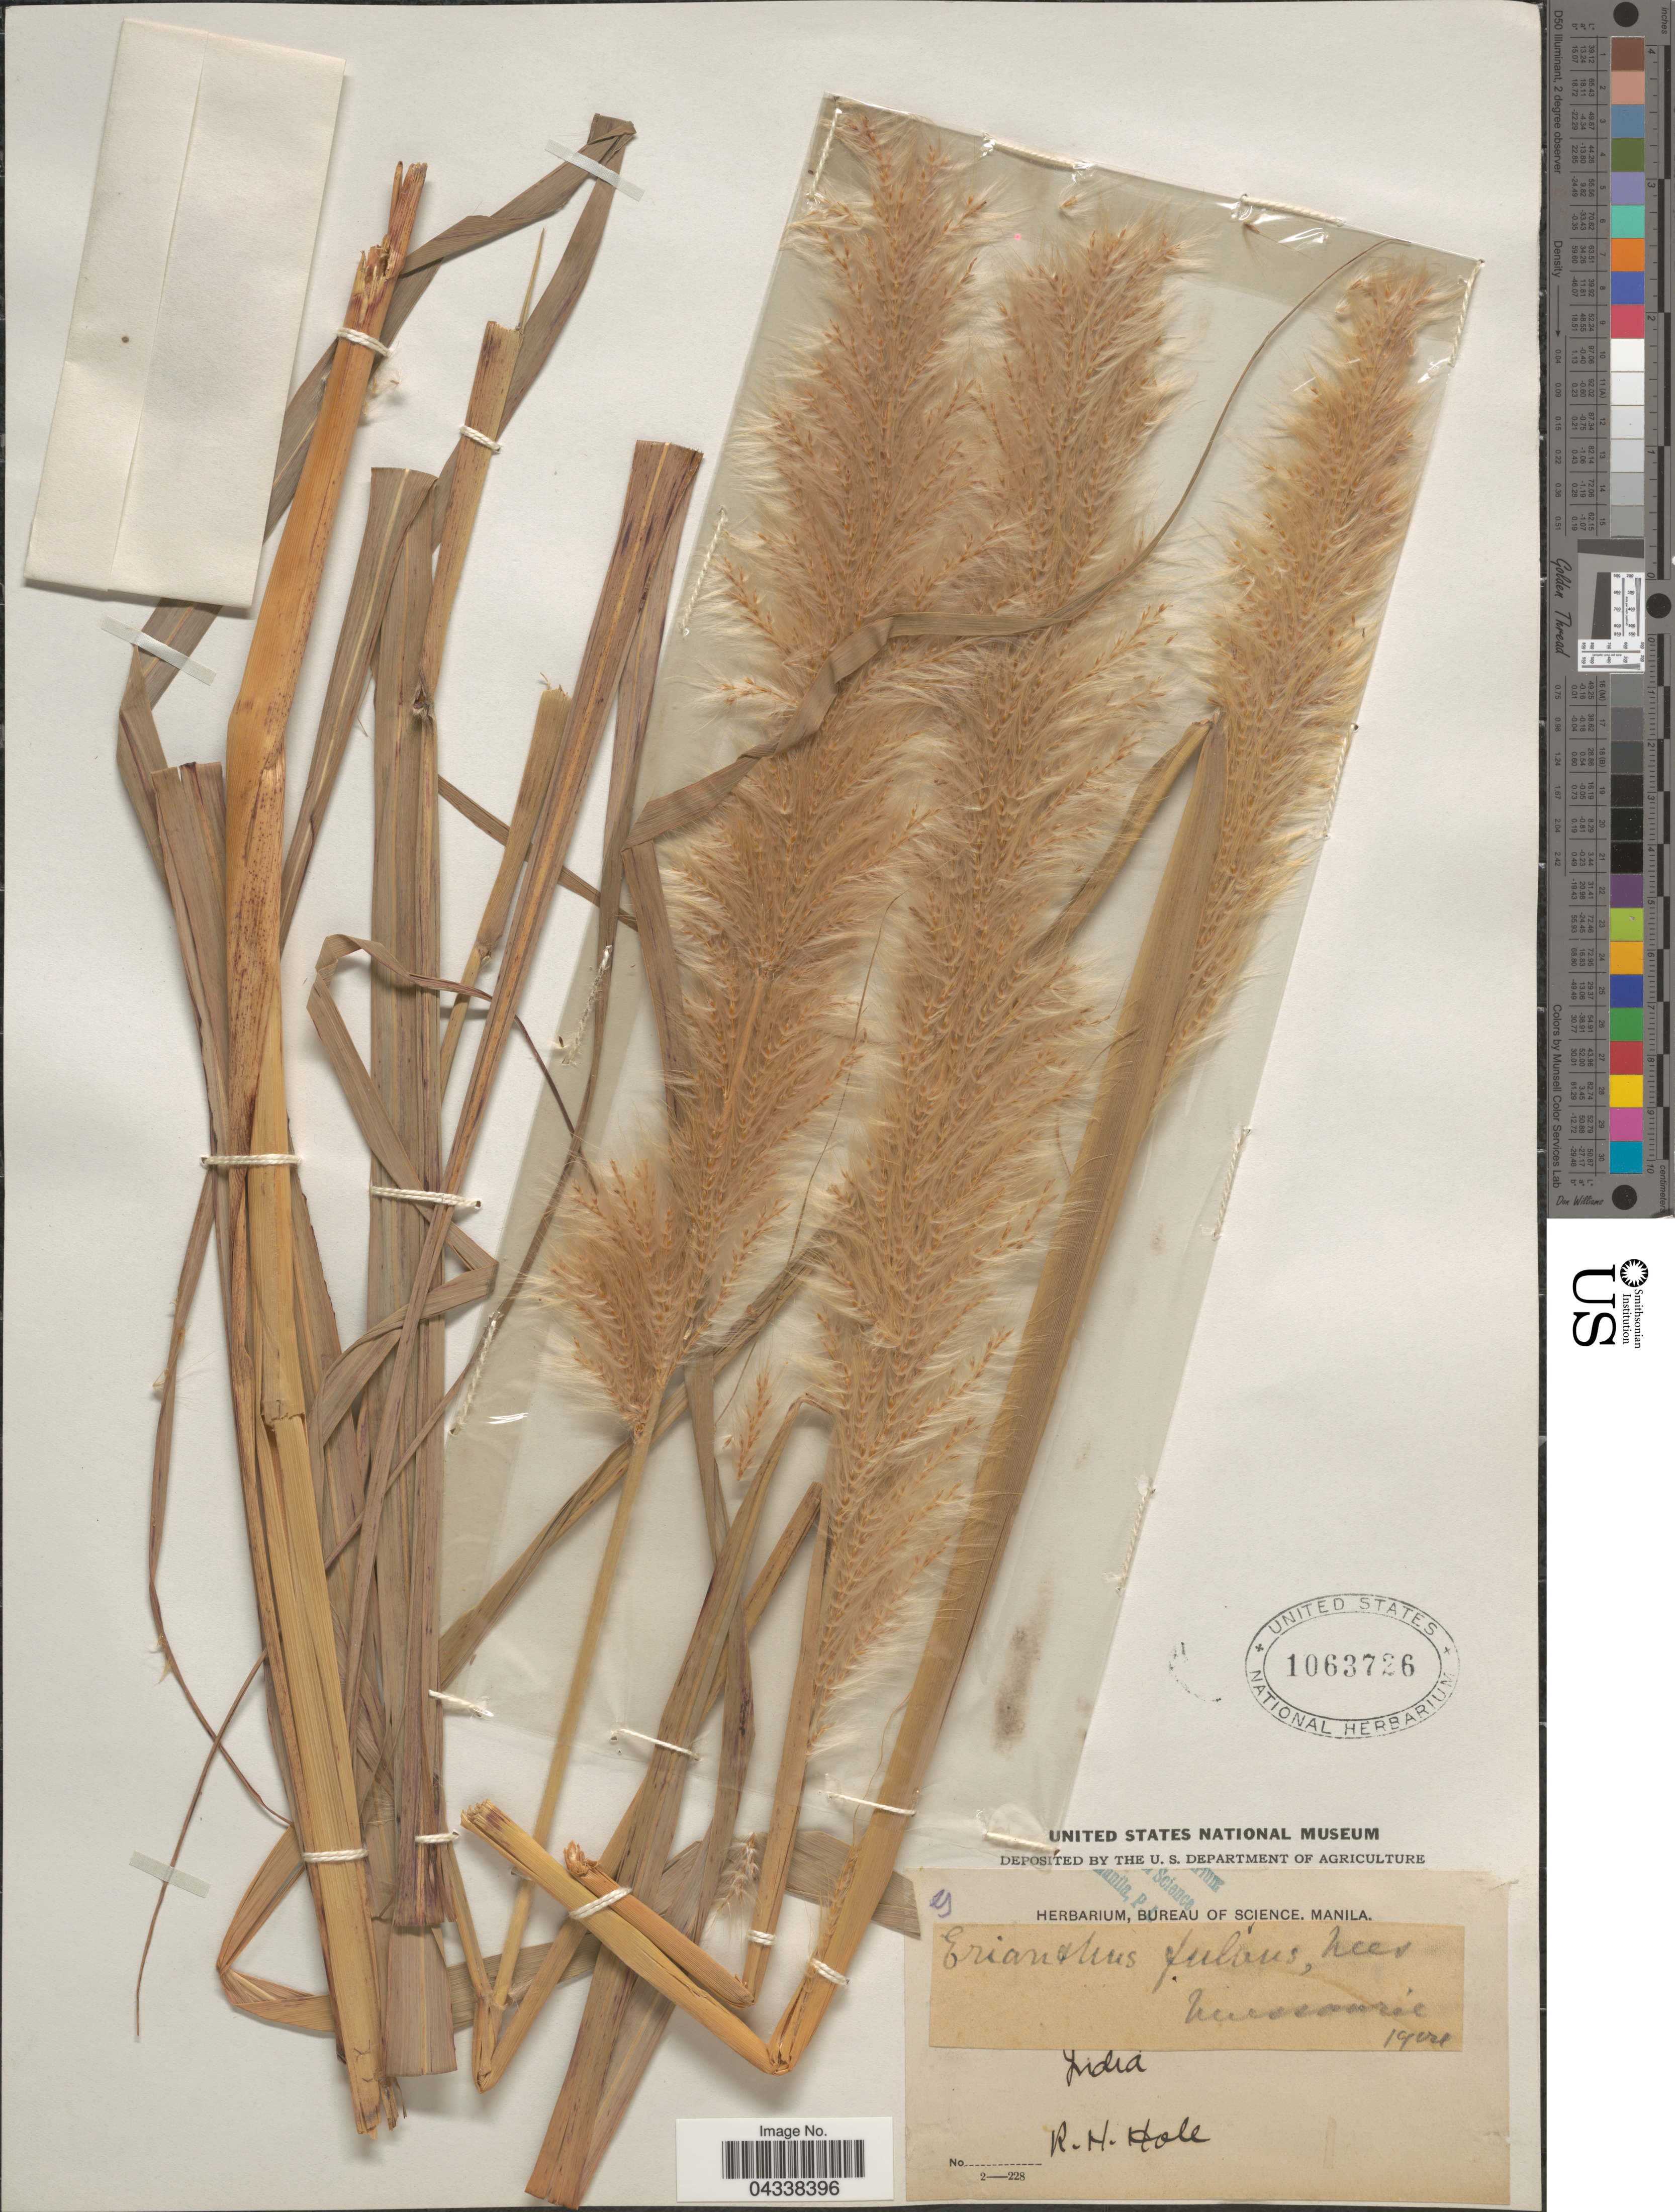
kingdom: Plantae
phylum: Tracheophyta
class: Liliopsida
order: Poales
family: Poaceae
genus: Saccharum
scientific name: Saccharum rufipilum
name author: Steud.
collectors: R. Hole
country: India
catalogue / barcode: US 1063726